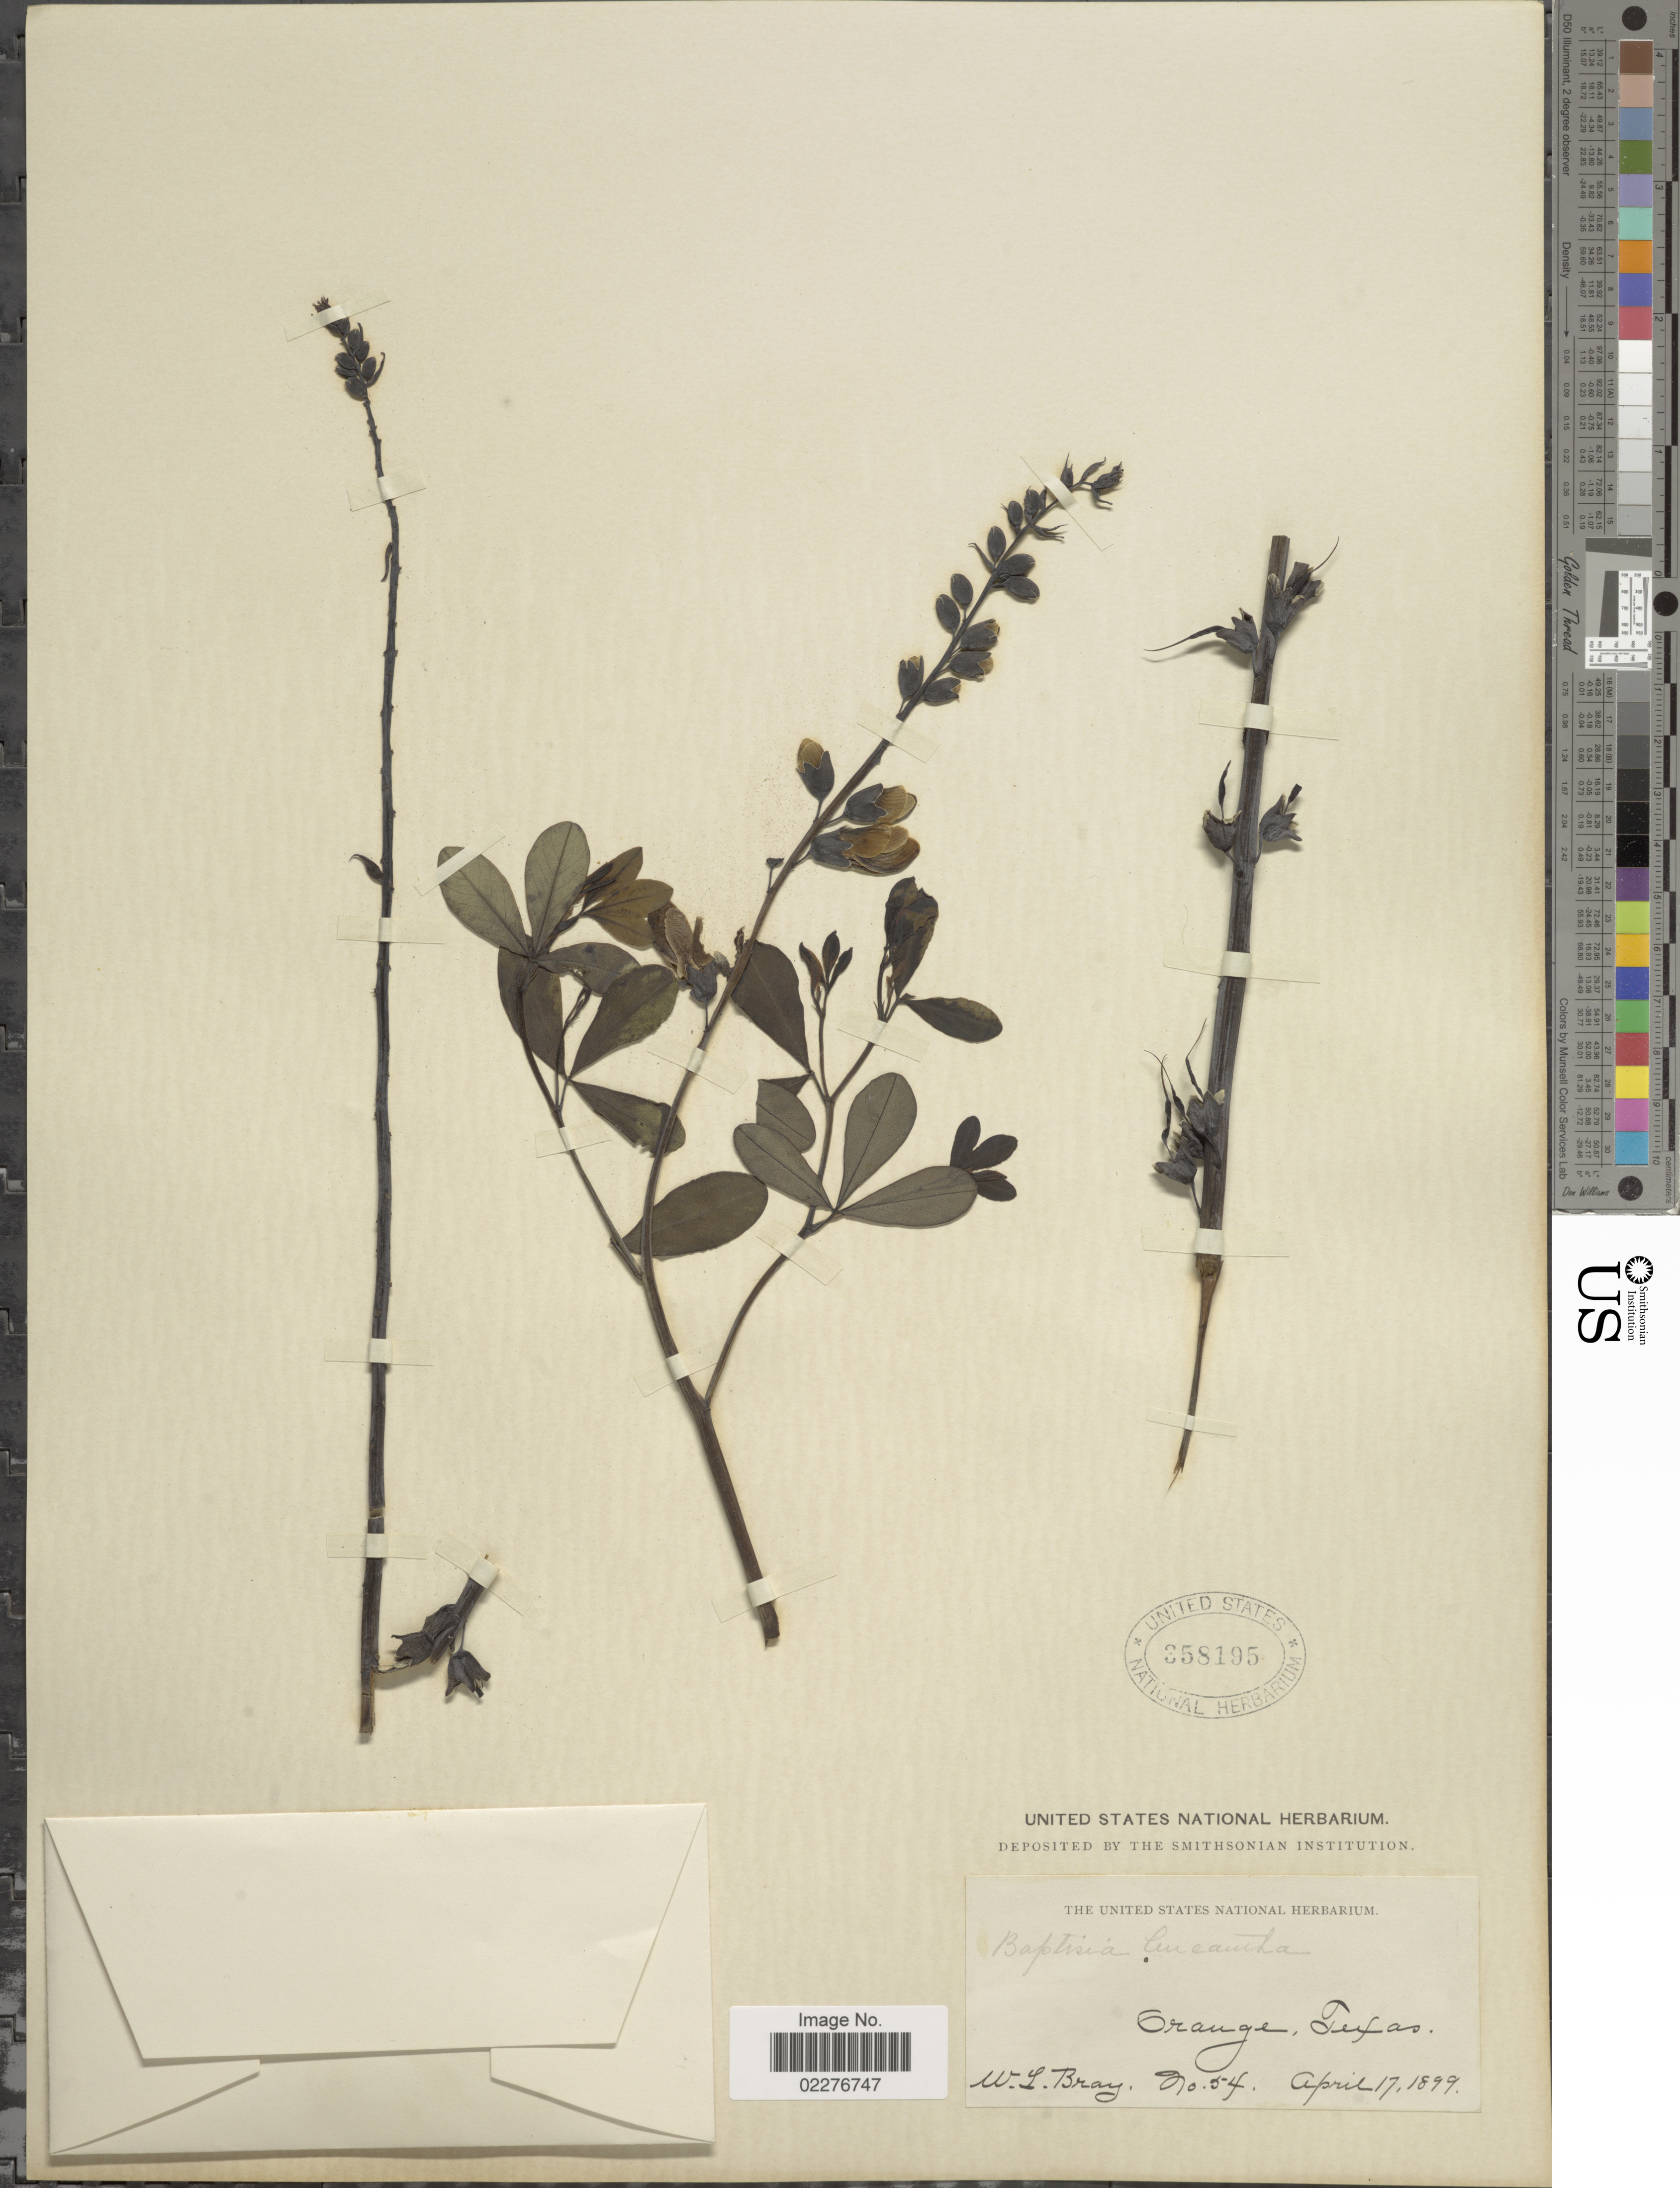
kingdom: Plantae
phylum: Tracheophyta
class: Magnoliopsida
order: Fabales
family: Fabaceae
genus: Baptisia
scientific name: Baptisia leucantha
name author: Torr. & A. Gray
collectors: W. L. Bray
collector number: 54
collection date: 1899-04-17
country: United States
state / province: Texas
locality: Orange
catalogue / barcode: US 358195